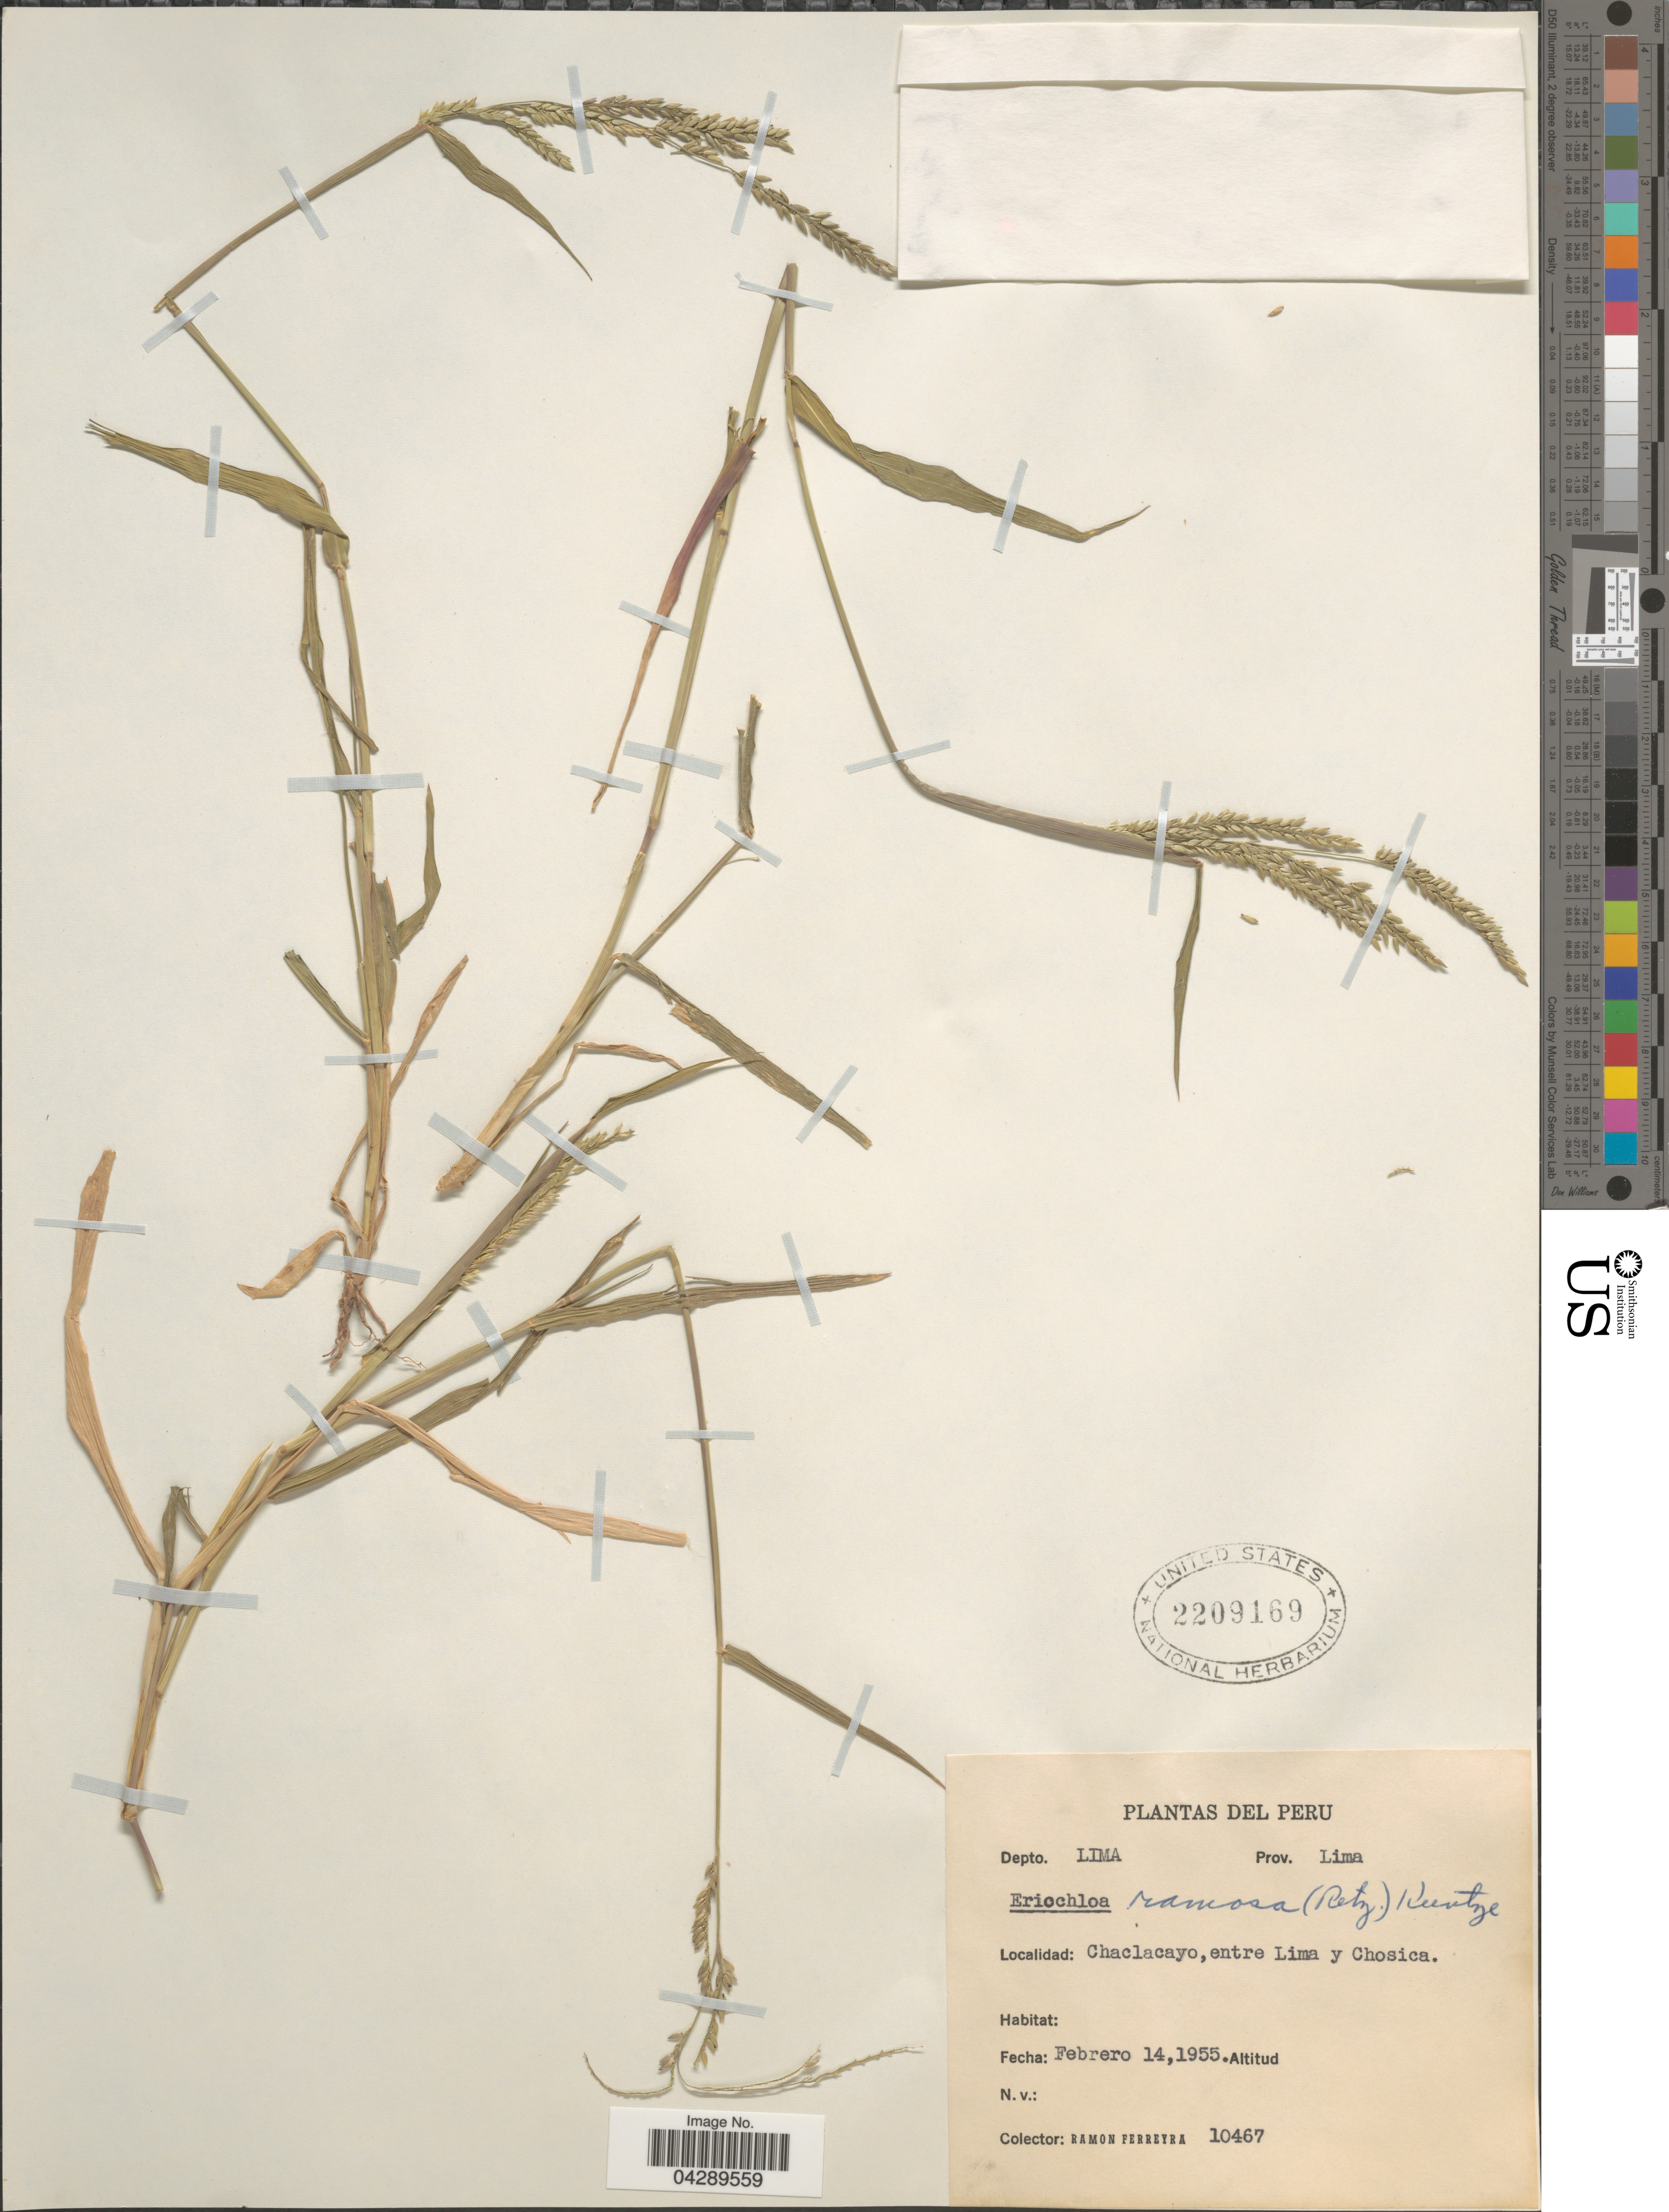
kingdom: Plantae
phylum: Tracheophyta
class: Liliopsida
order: Poales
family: Poaceae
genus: Eriochloa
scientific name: Eriochloa punctata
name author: (L.) Desv. ex Ham.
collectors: R. A. Ferreyra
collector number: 10467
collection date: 1955-02-14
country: Peru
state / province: Lima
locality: Depto. Lima. Chaclacayo,entre Lima y Chosica.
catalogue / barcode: US 2209169